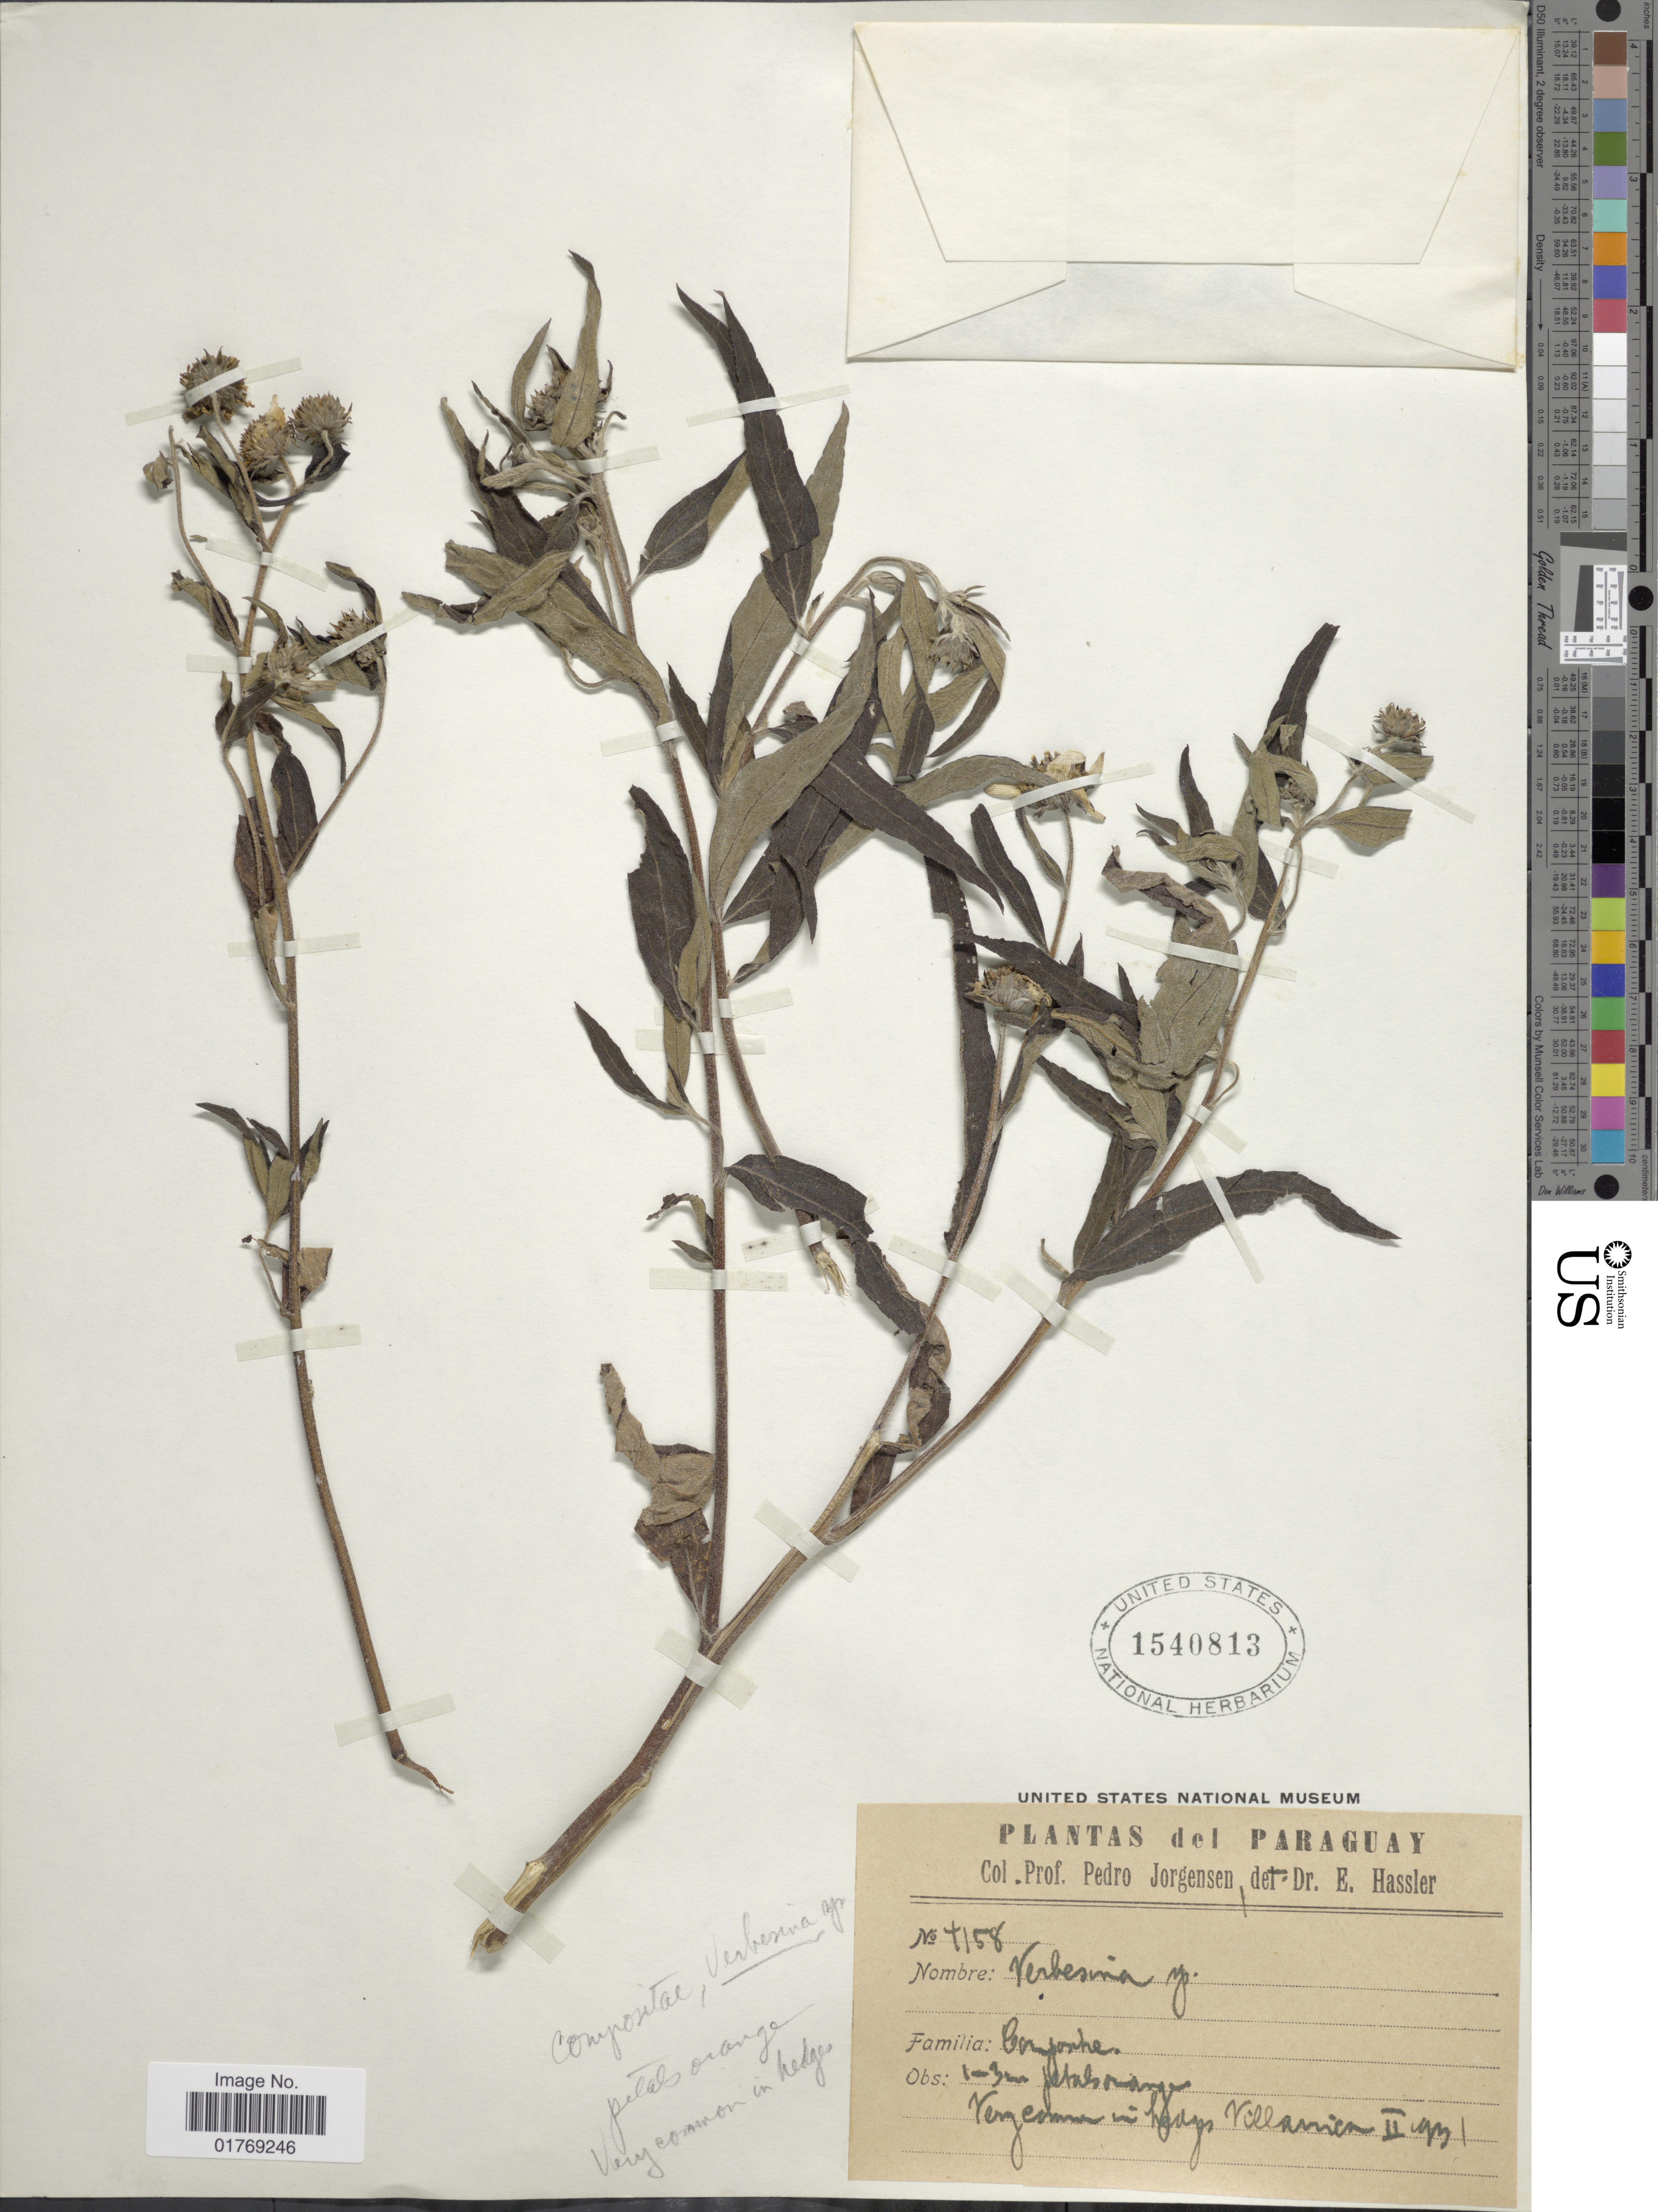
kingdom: Plantae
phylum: Tracheophyta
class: Magnoliopsida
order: Asterales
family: Asteraceae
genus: Viguiera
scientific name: Viguiera sp.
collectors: P. Jörgensen & E. Hassler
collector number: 4158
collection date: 1931-02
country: Paraguay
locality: Villarrica.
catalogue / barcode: US 1540813